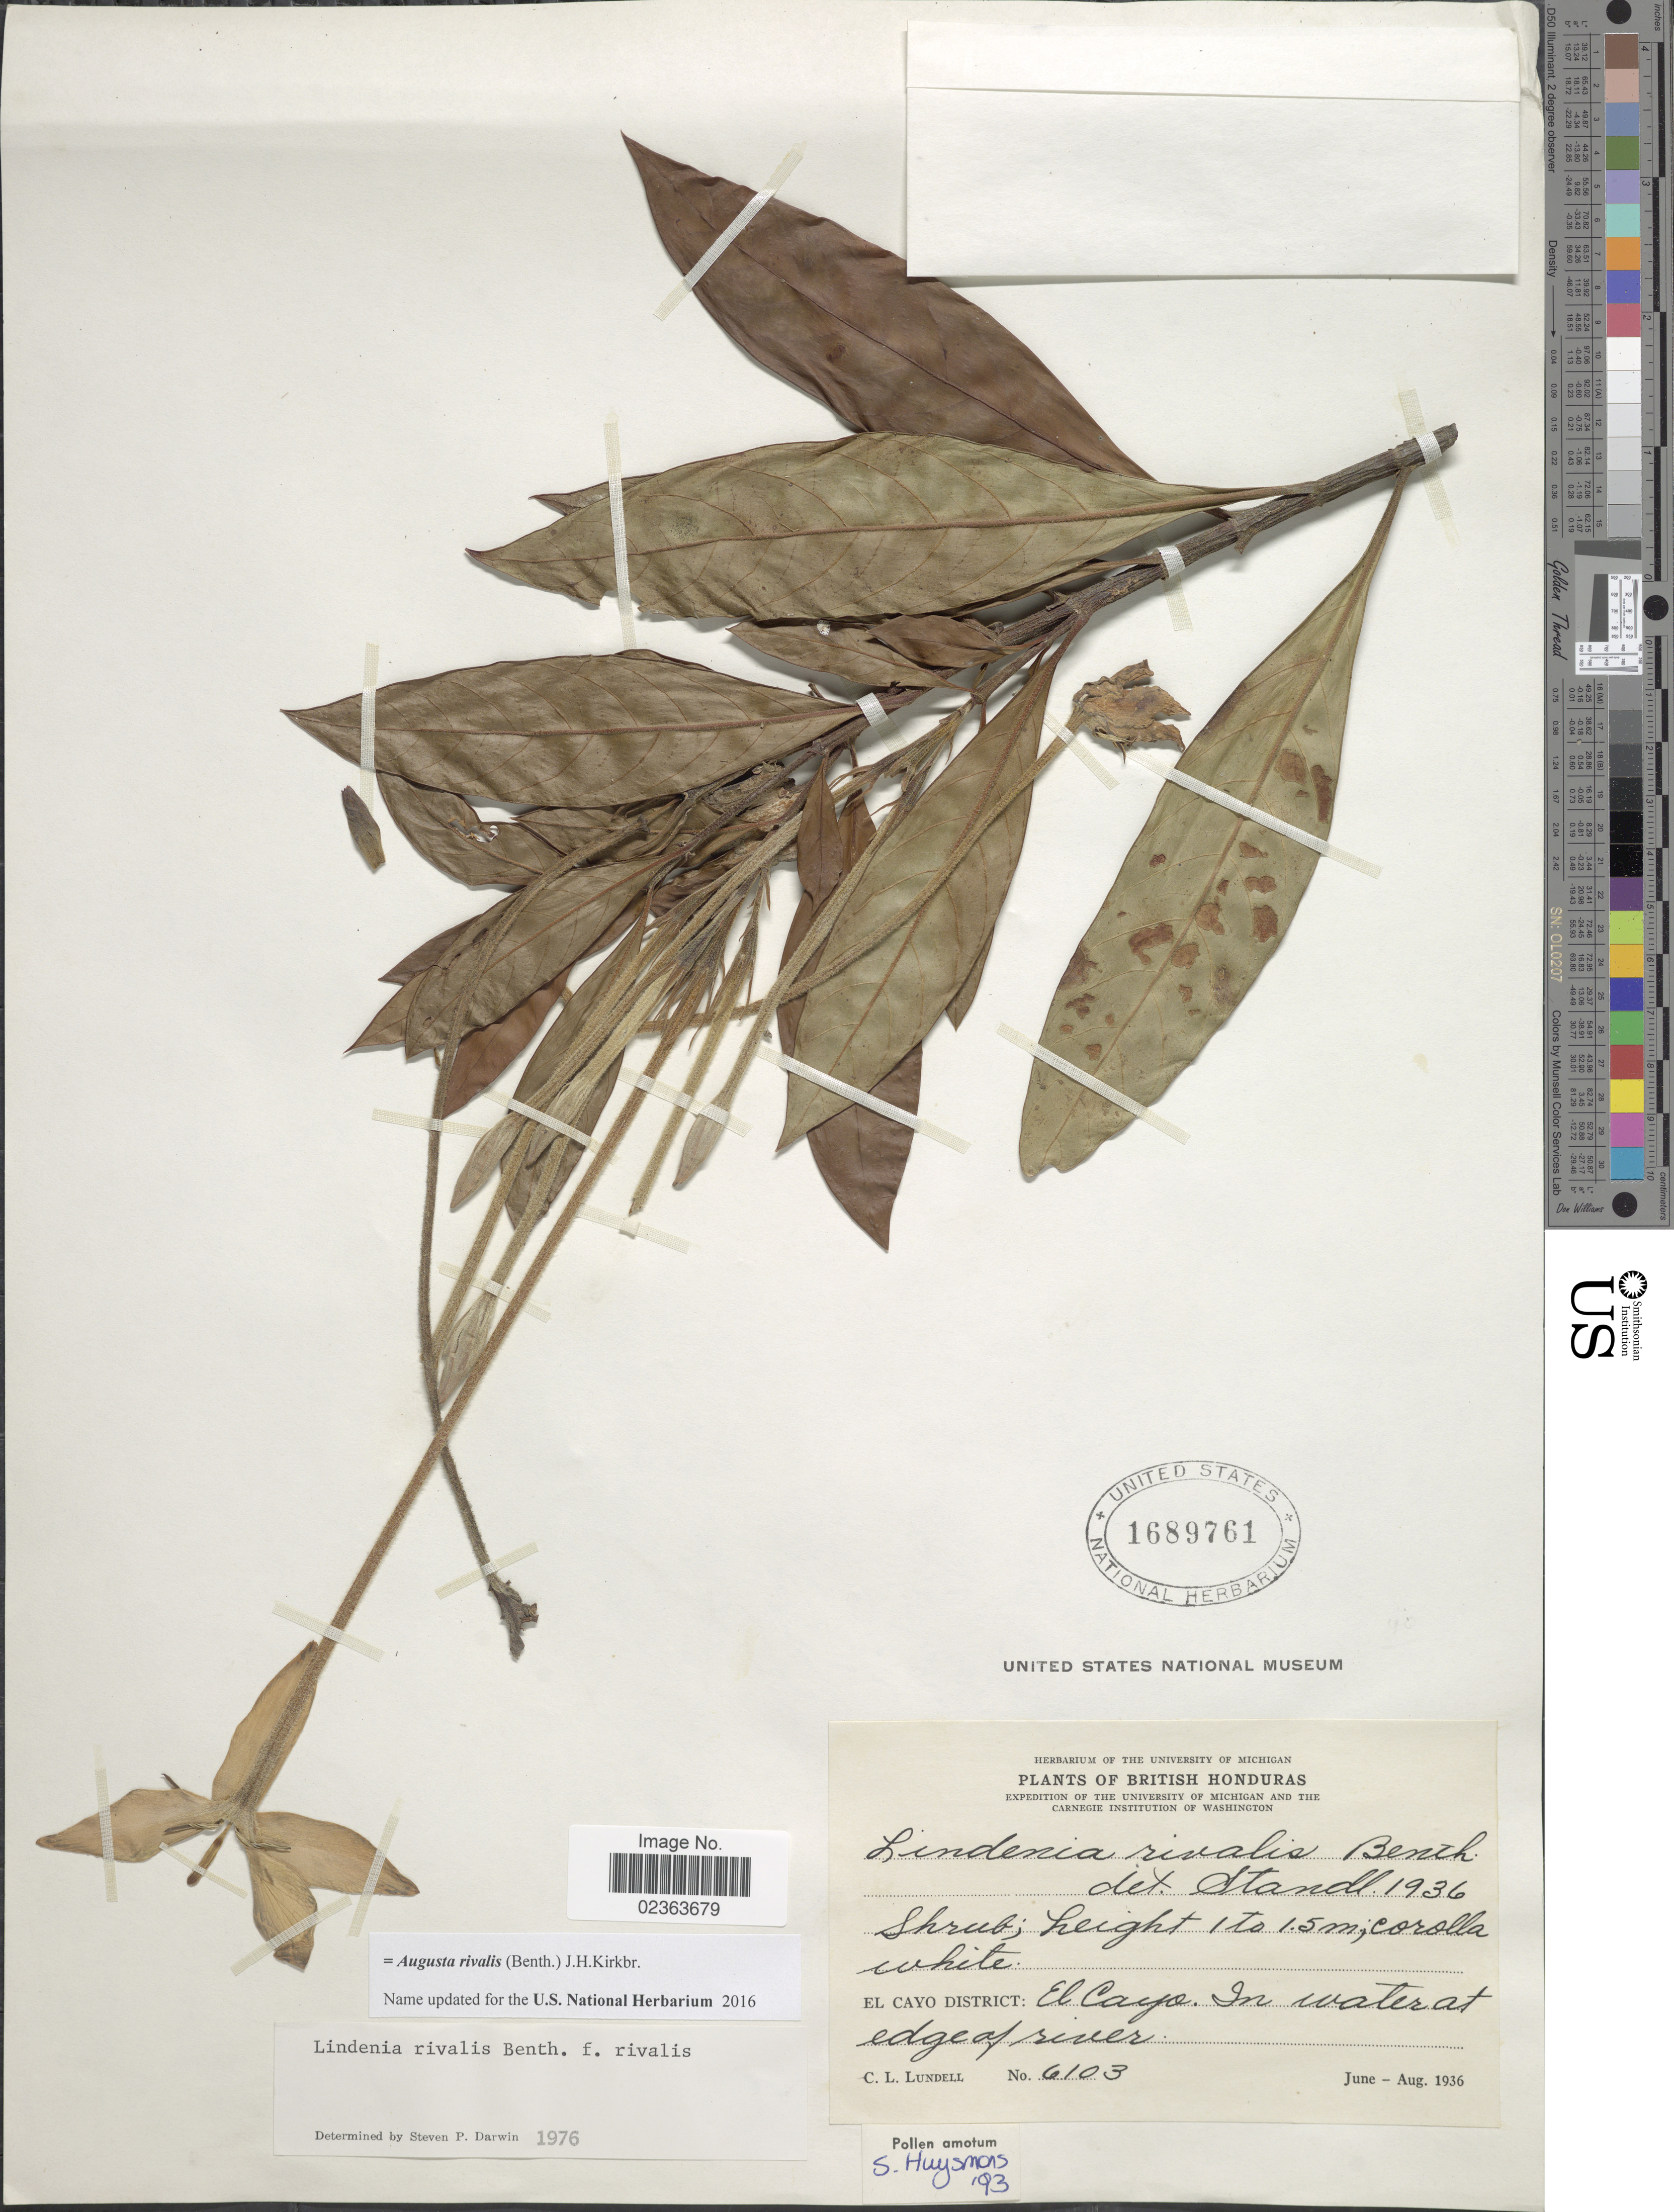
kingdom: Plantae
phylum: Tracheophyta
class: Magnoliopsida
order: Gentianales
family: Rubiaceae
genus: Augusta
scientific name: Augusta rivalis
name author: (Benth.) J.H. Kirkbr.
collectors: C. L. Lundell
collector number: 6103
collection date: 1936-06/1936-08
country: Belize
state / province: Cayo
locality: British Honduras, El Cayo District: El cayo. In water at edge of river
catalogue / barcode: US 1689761